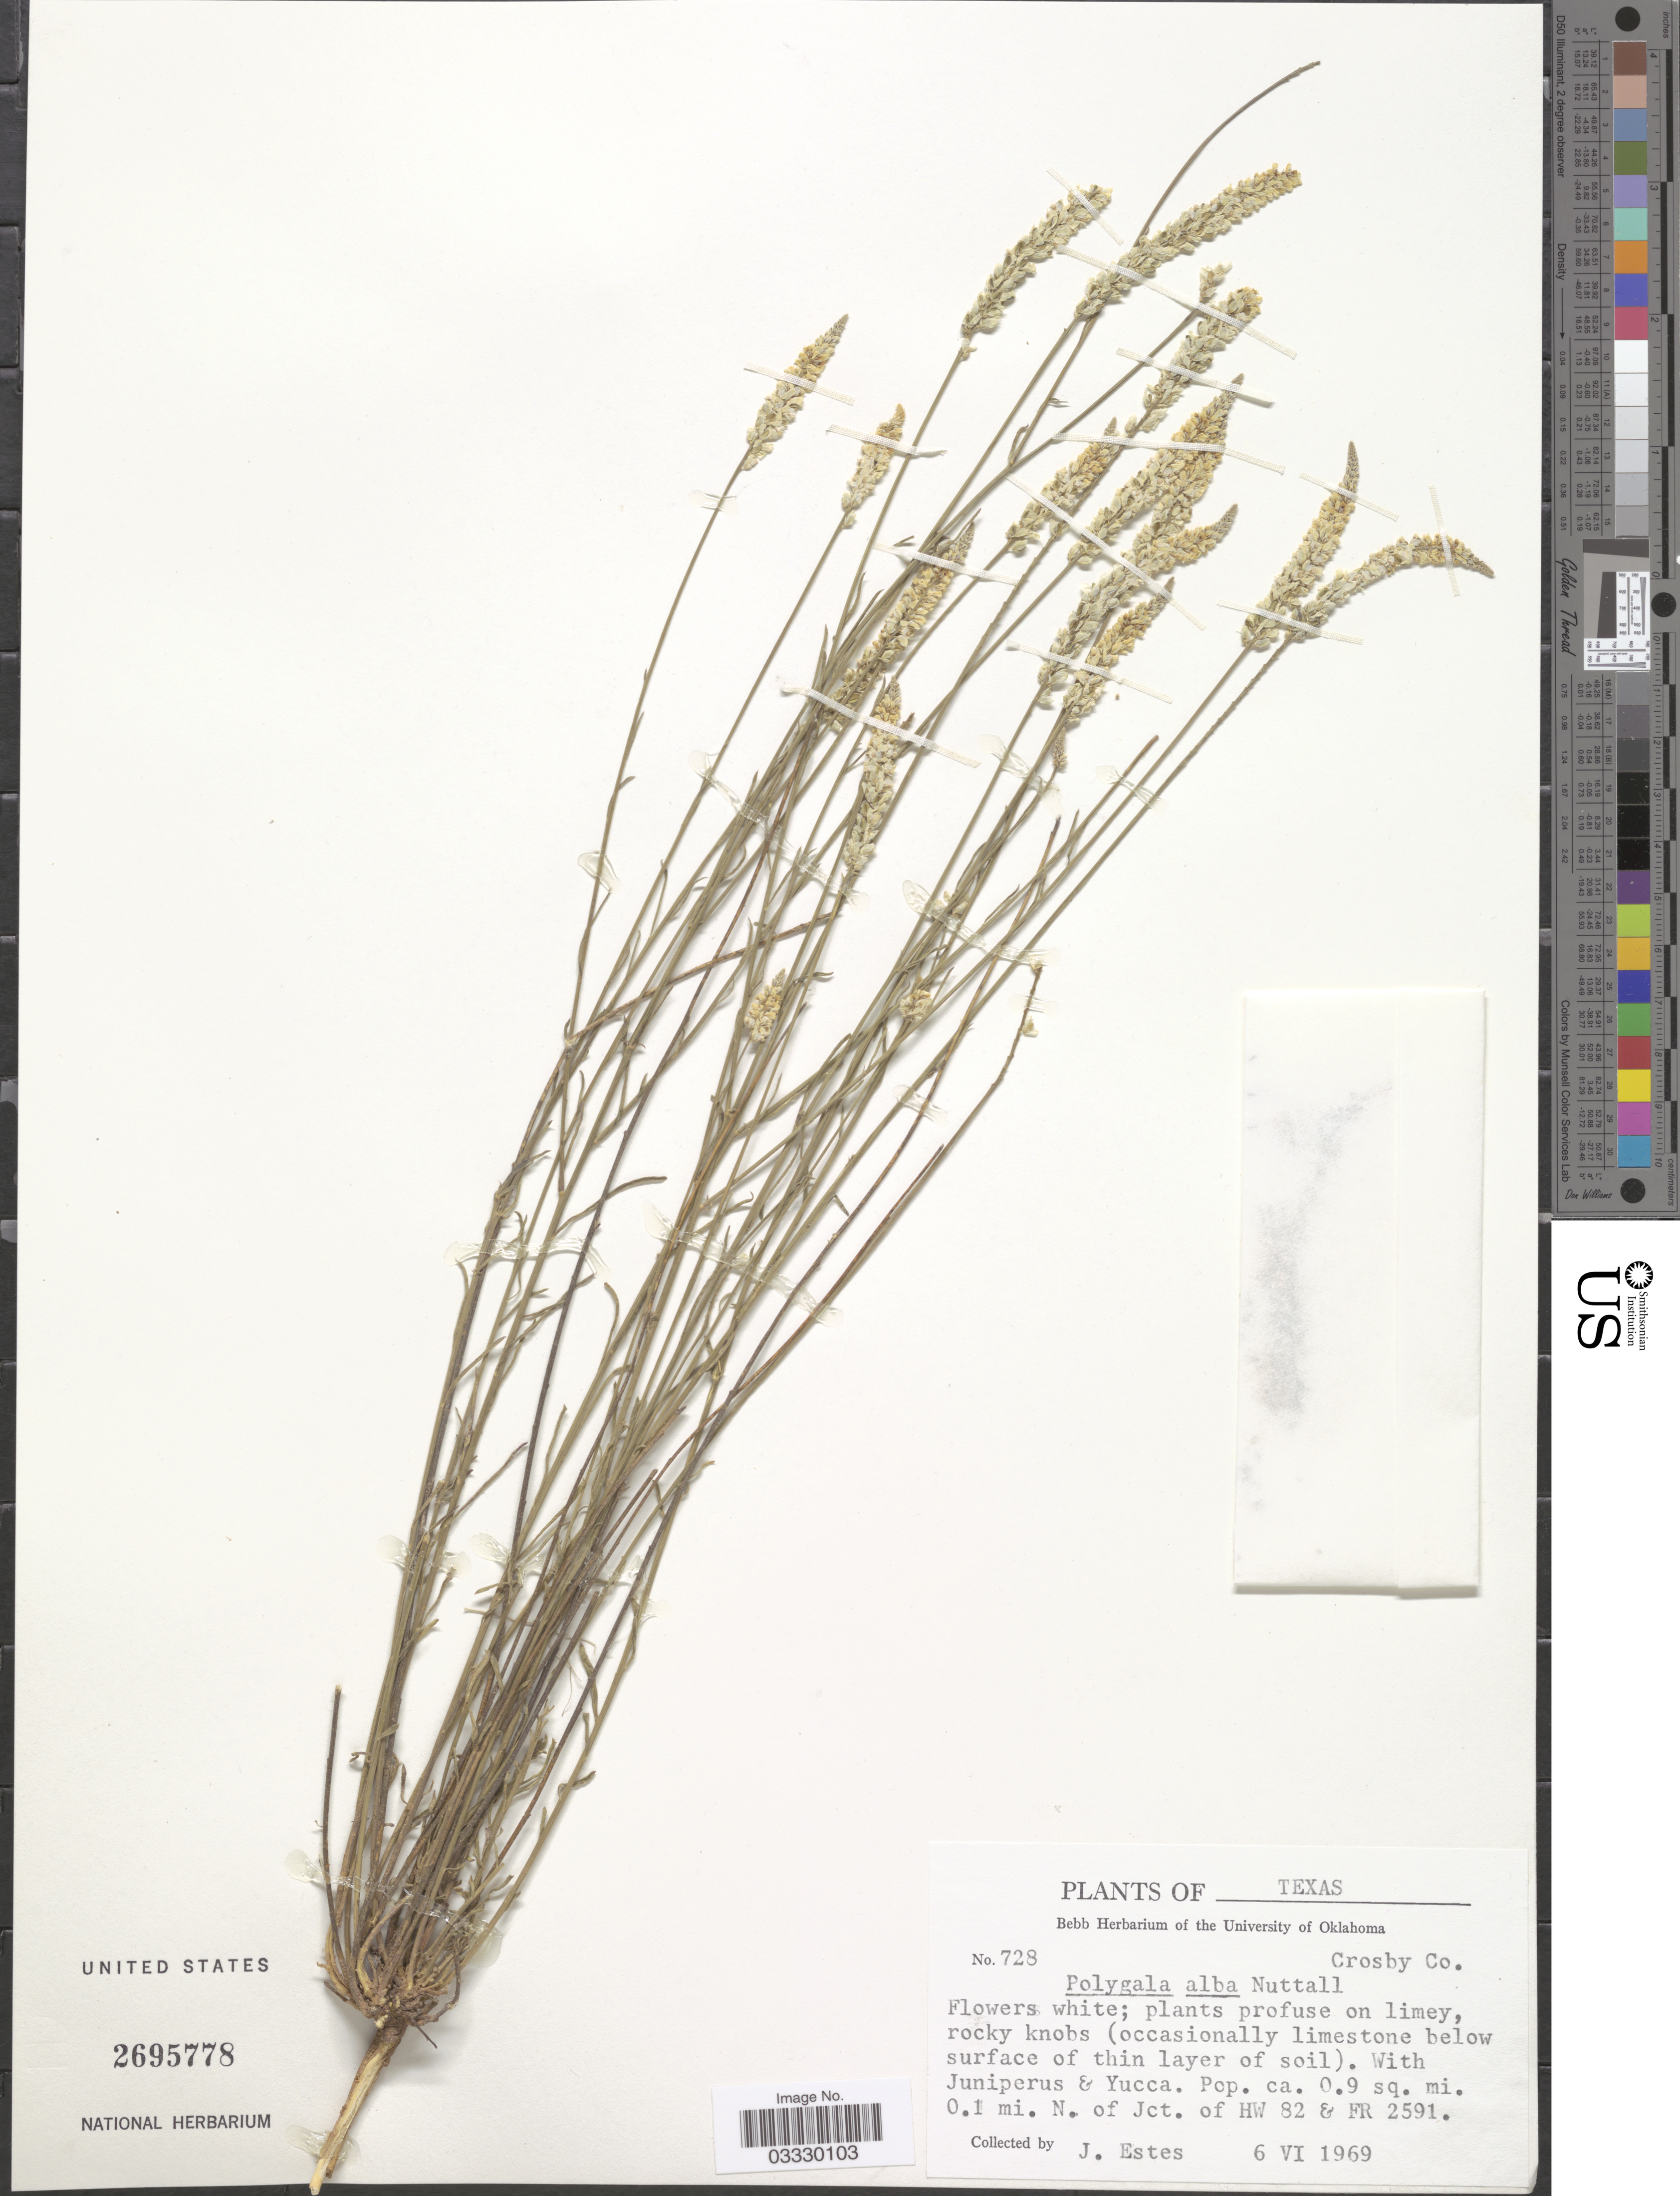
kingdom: Plantae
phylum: Tracheophyta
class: Magnoliopsida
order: Fabales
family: Polygalaceae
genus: Polygala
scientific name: Polygala alba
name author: Nutt.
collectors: J. Estes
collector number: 728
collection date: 1969-06-06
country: United States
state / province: Texas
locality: Crosby Co. With Juniperus & Yucca. Pop. ca. 0.9 sq. mi. 0.1 mi. N. of Jct. of HW 82 & FR 2591.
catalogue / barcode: US 2695778